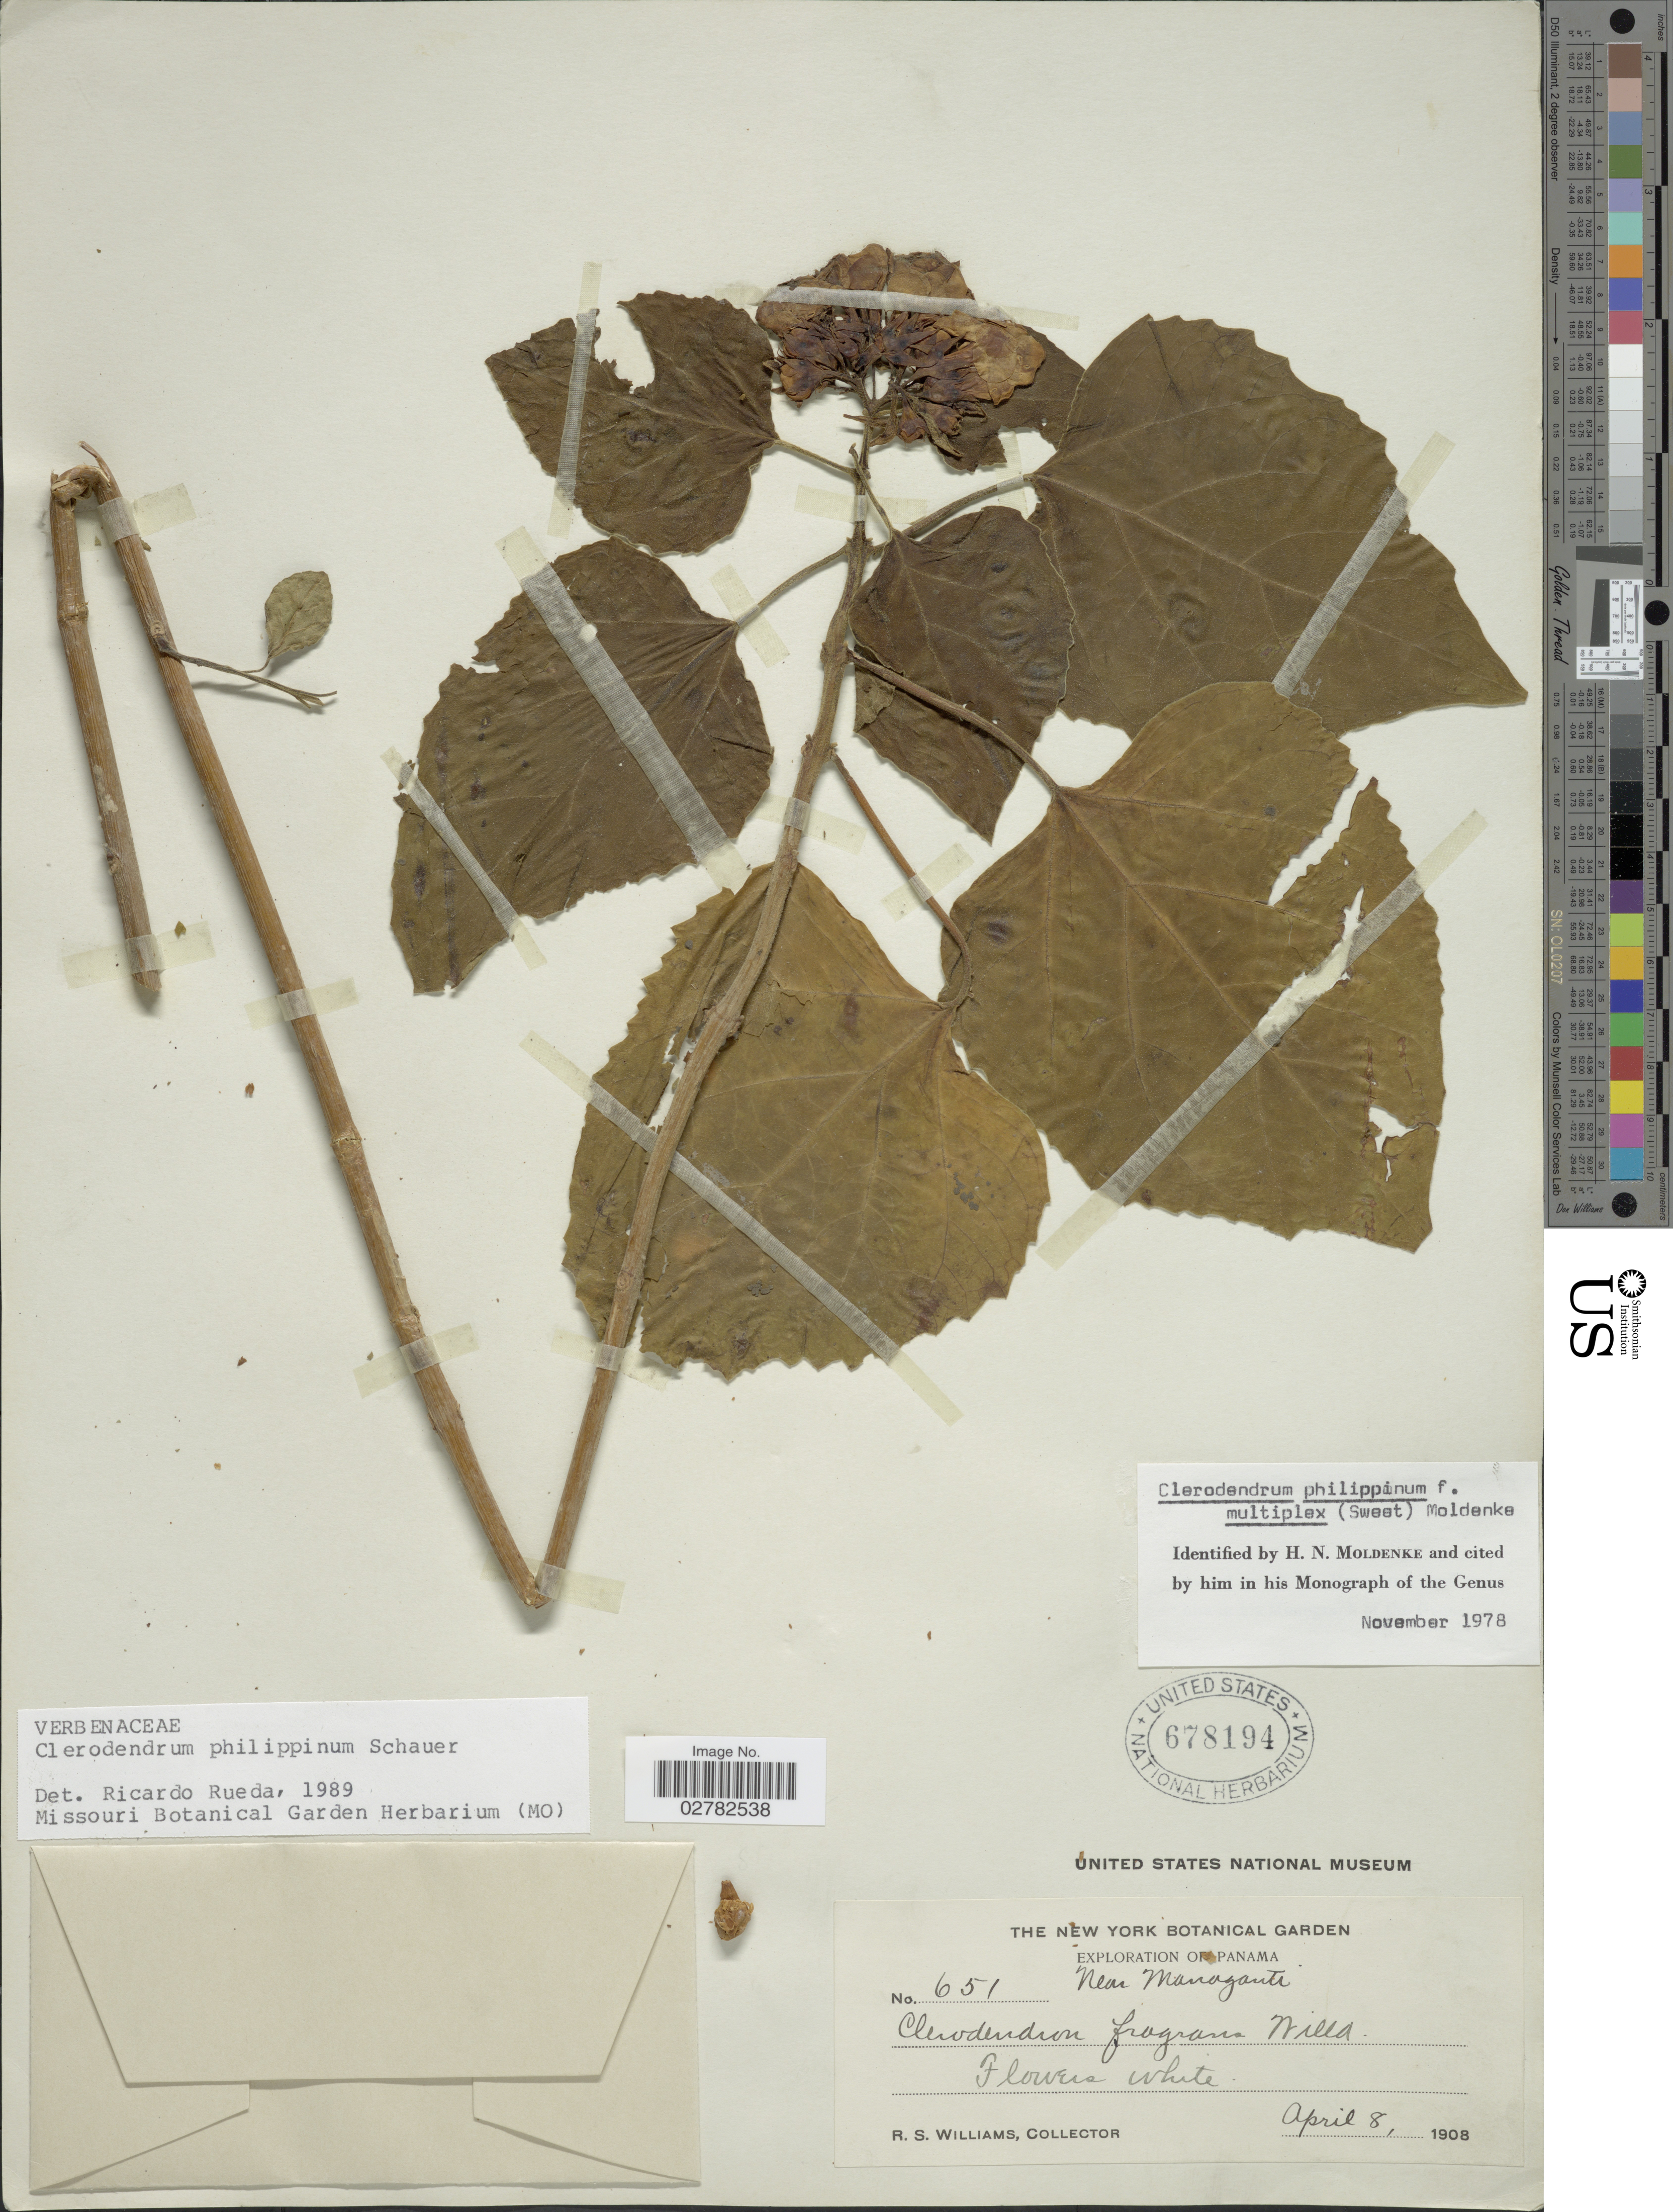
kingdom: Plantae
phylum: Tracheophyta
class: Magnoliopsida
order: Lamiales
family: Lamiaceae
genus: Clerodendrum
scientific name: Clerodendrum philippinum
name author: Schauer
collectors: R. S. Williams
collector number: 651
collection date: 1908-04-08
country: Panama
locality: Near Marraganti.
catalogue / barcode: US 678194